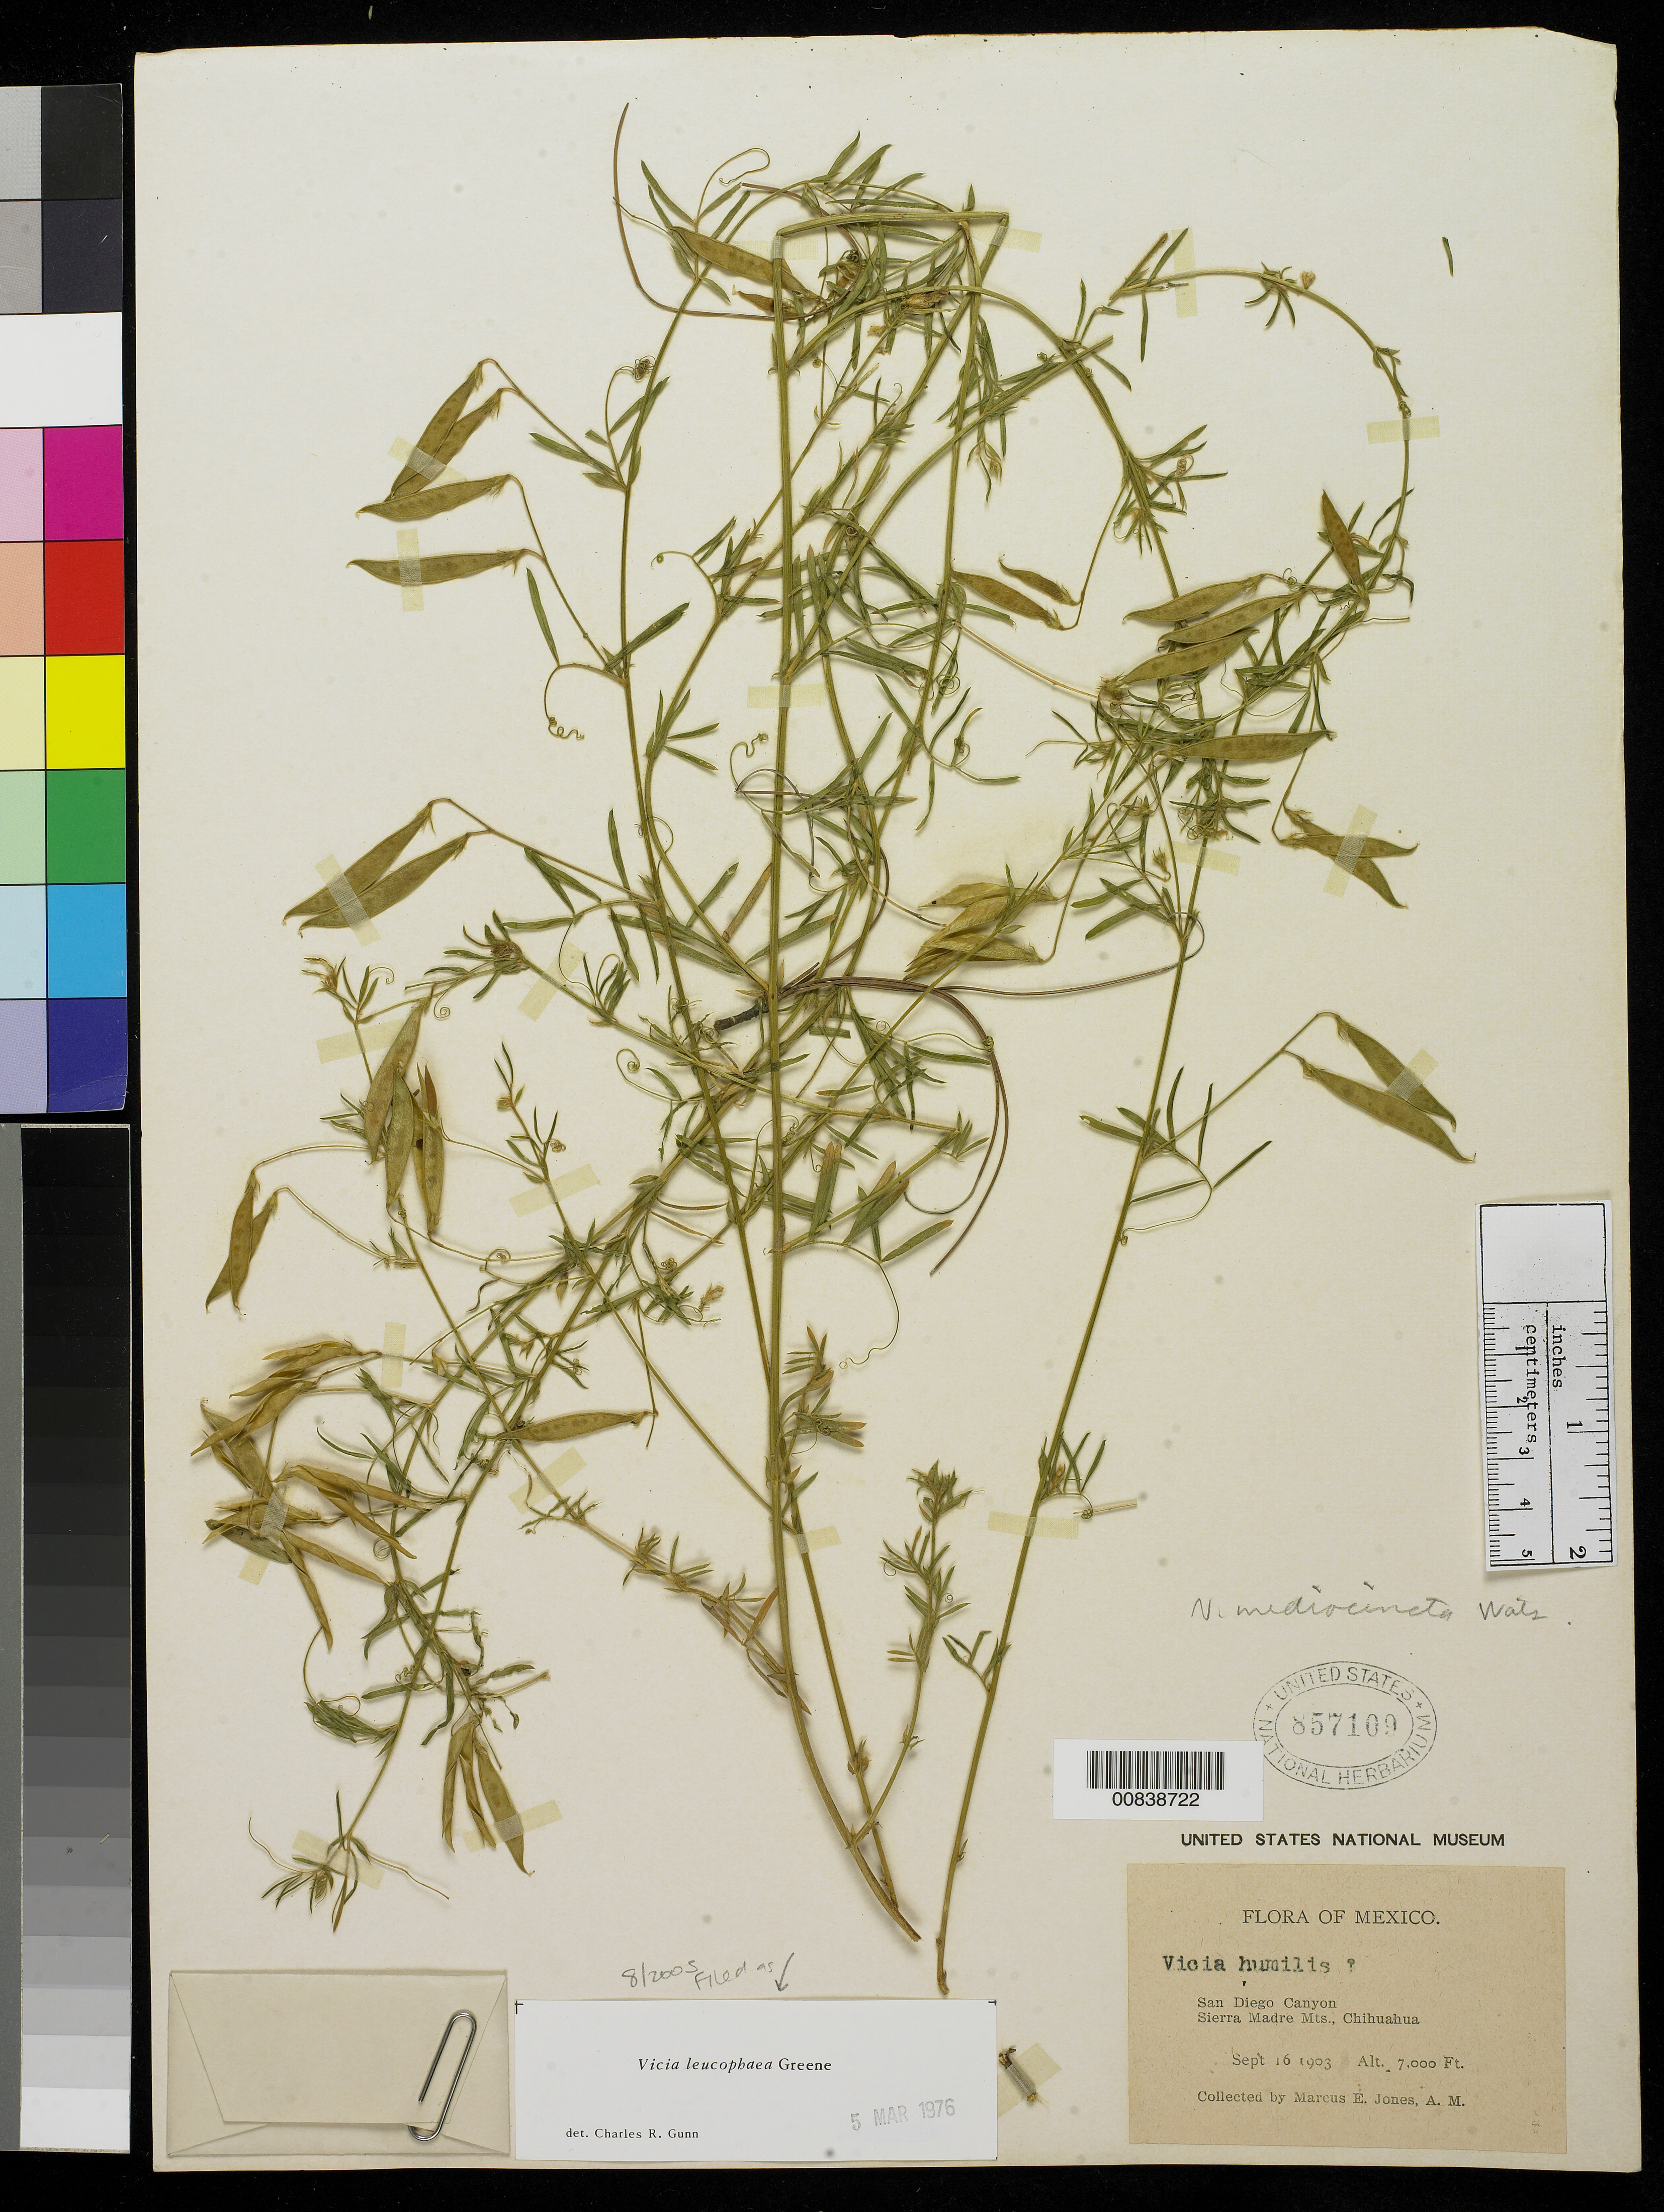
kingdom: Plantae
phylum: Tracheophyta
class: Magnoliopsida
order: Fabales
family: Fabaceae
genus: Vicia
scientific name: Vicia leucophaea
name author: Greene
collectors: M. E. Jones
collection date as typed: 16 Sep 1903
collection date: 1903-09-16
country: Mexico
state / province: Chihuahua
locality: San Diego Canyon, Sierra Madre Mts., Chihuahua.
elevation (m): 2134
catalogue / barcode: US 857109